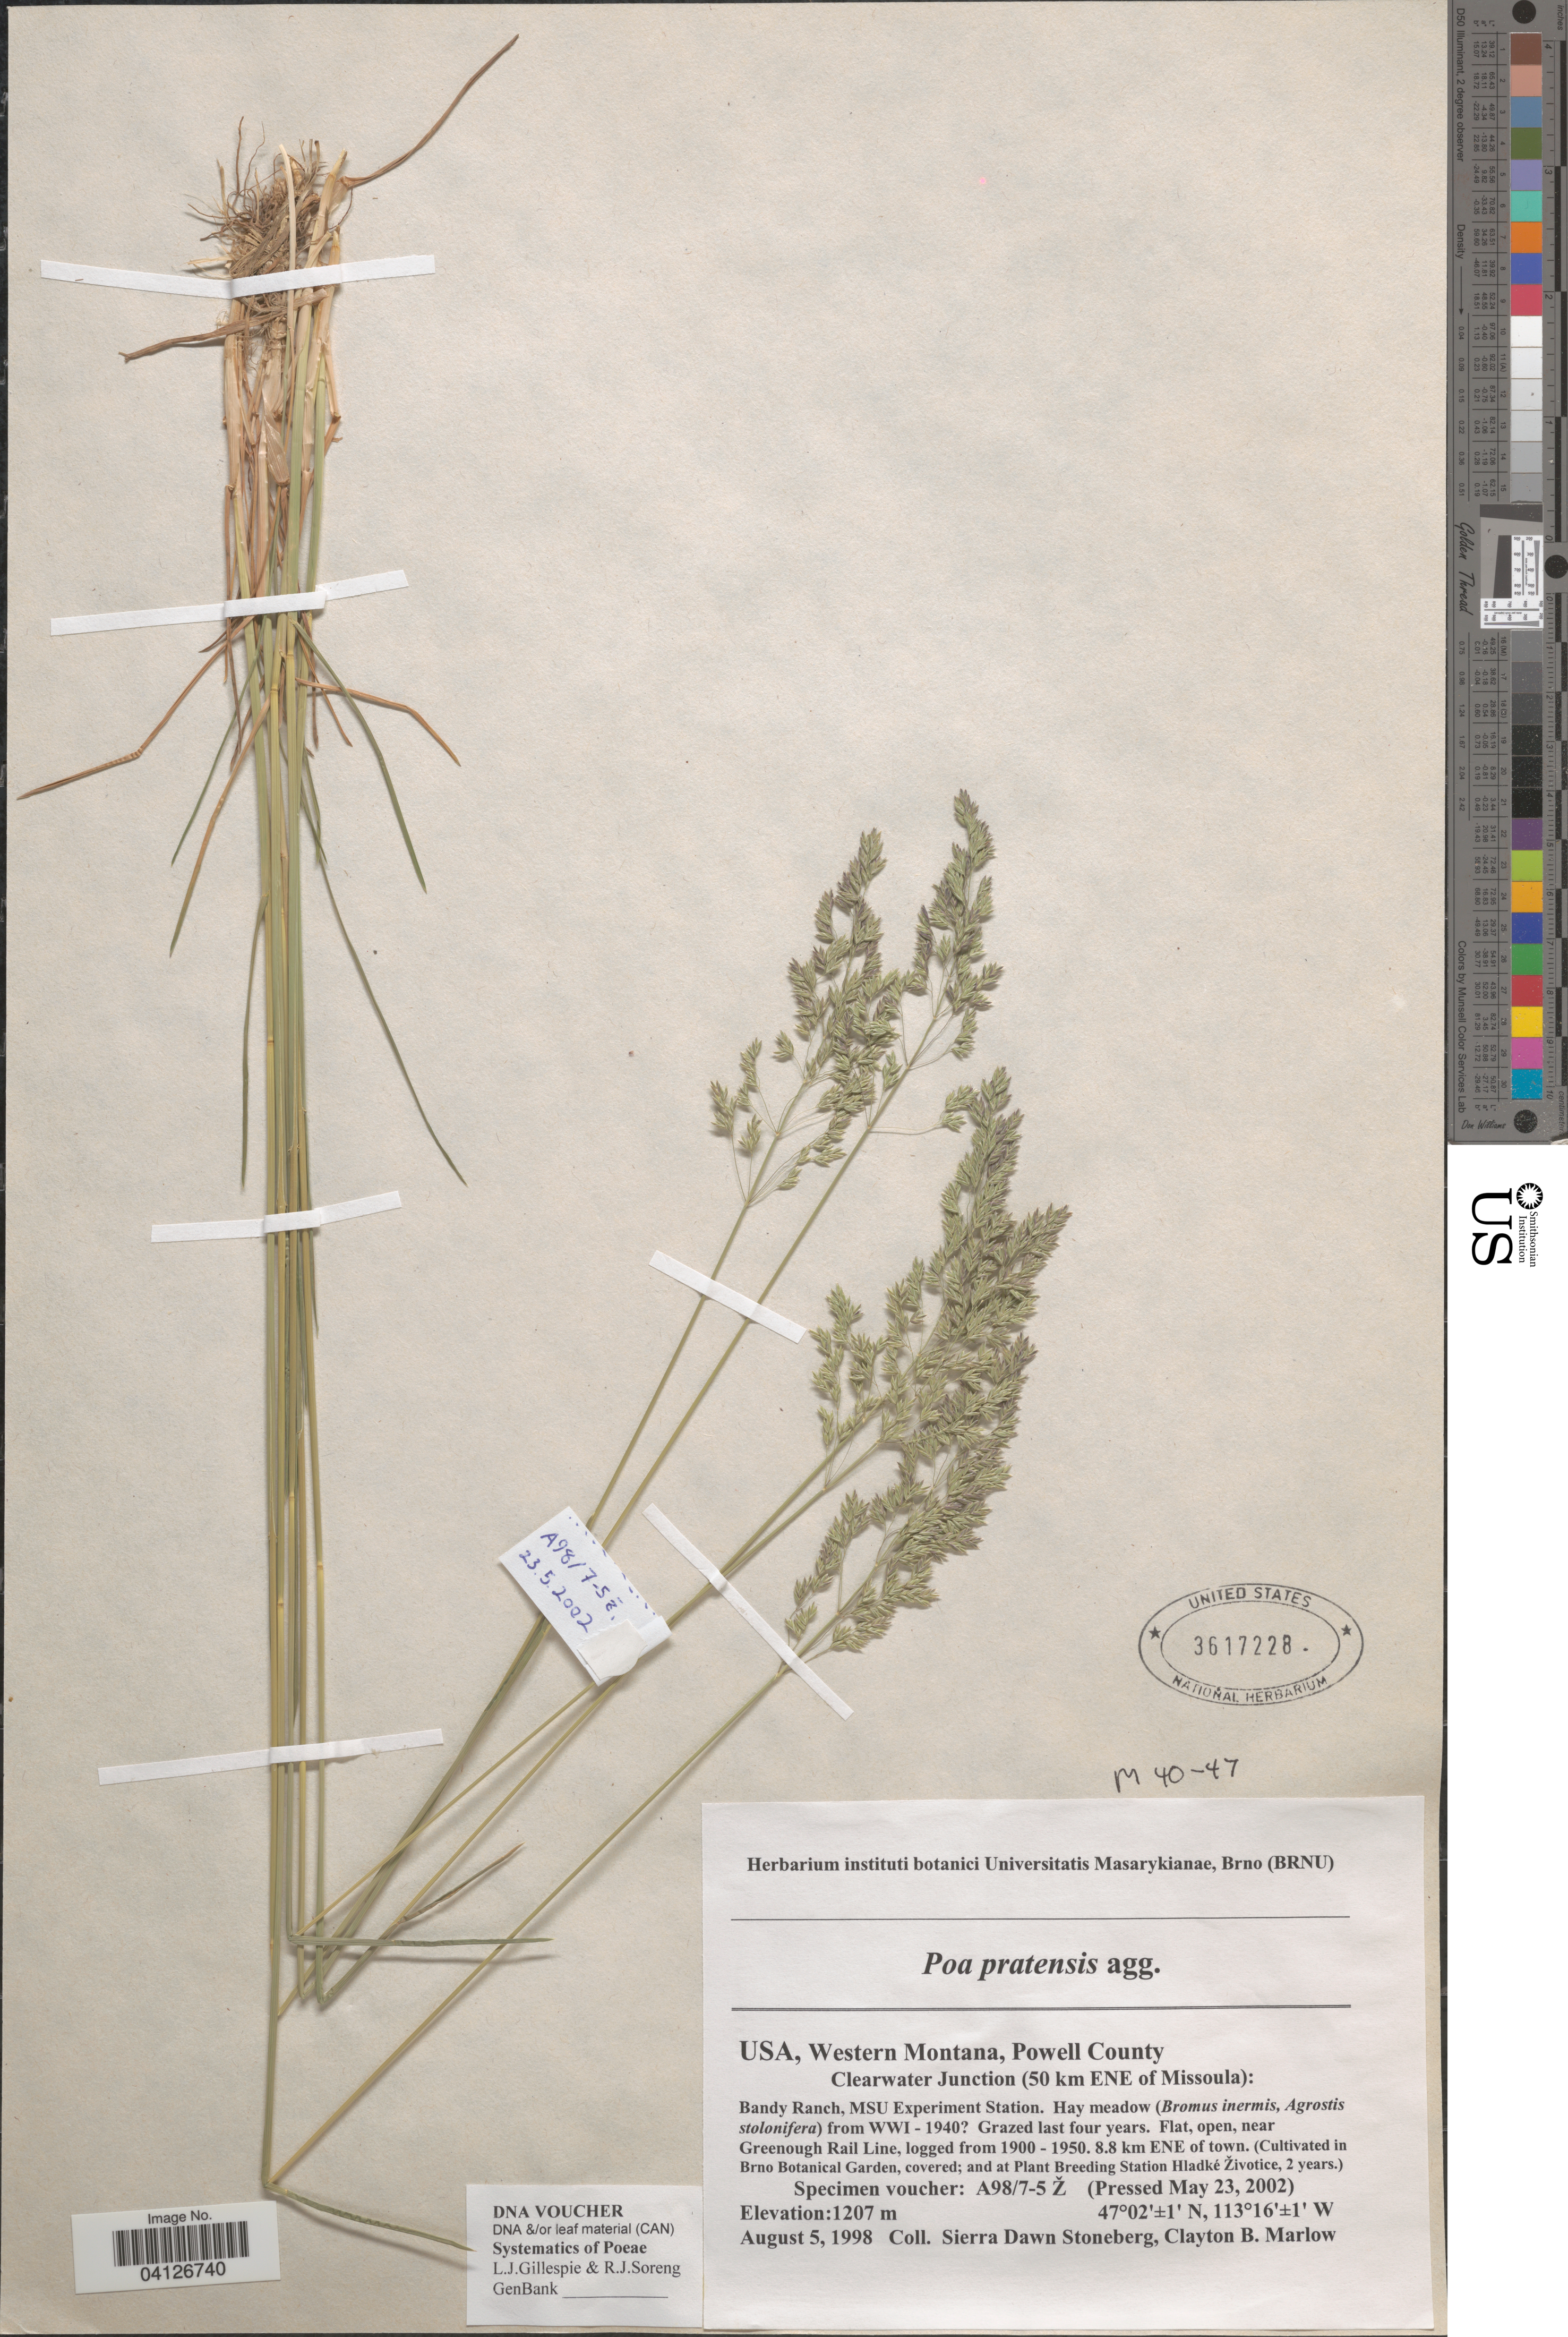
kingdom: Plantae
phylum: Tracheophyta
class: Liliopsida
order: Poales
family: Poaceae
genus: Poa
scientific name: Poa pratensis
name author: L.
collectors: Ex herb. instituti botanici Universitatis Masarykianae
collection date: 2002-05-23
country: Czechia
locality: (Cultivated in Brno Botanical Garden, covered; and at the Plant Breeding Station Hladké Životice, 2 years.).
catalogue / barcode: US 3617228